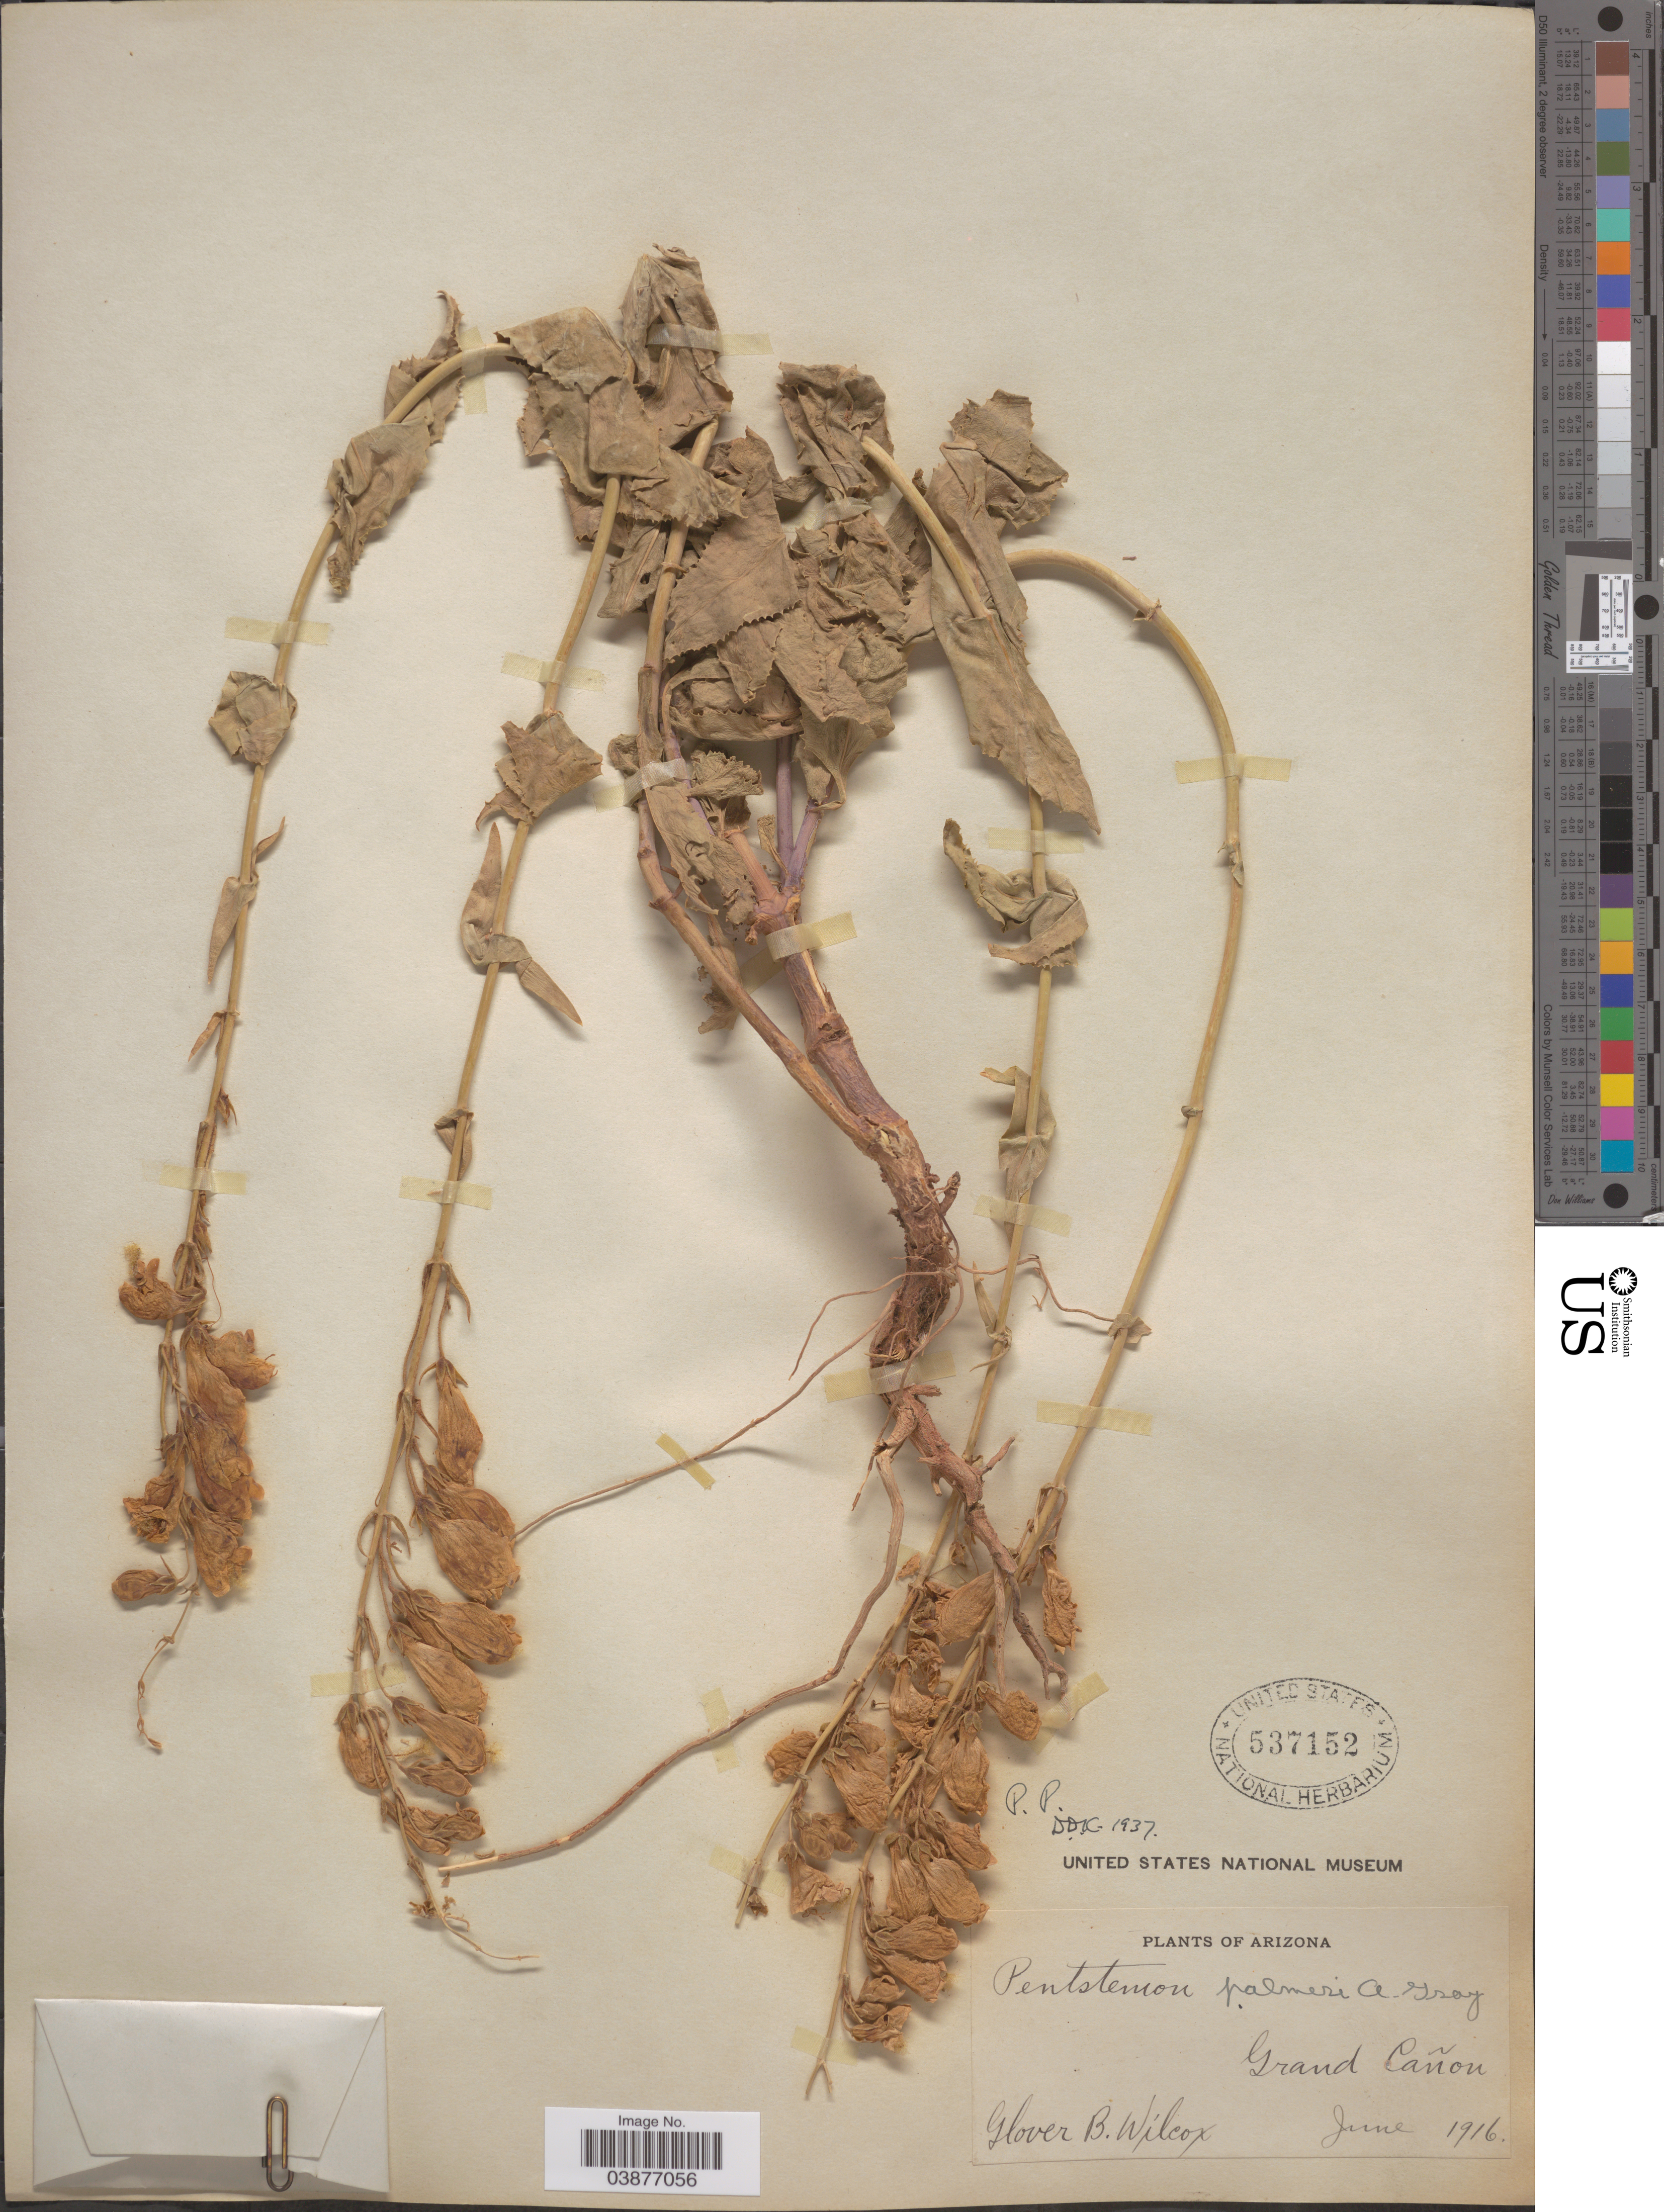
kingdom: Plantae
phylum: Tracheophyta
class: Magnoliopsida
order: Lamiales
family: Plantaginaceae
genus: Penstemon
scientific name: Penstemon palmeri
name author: A. Gray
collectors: G. Wilcox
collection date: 1916-06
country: United States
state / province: Arizona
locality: Grand Cañon.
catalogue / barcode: US 537152